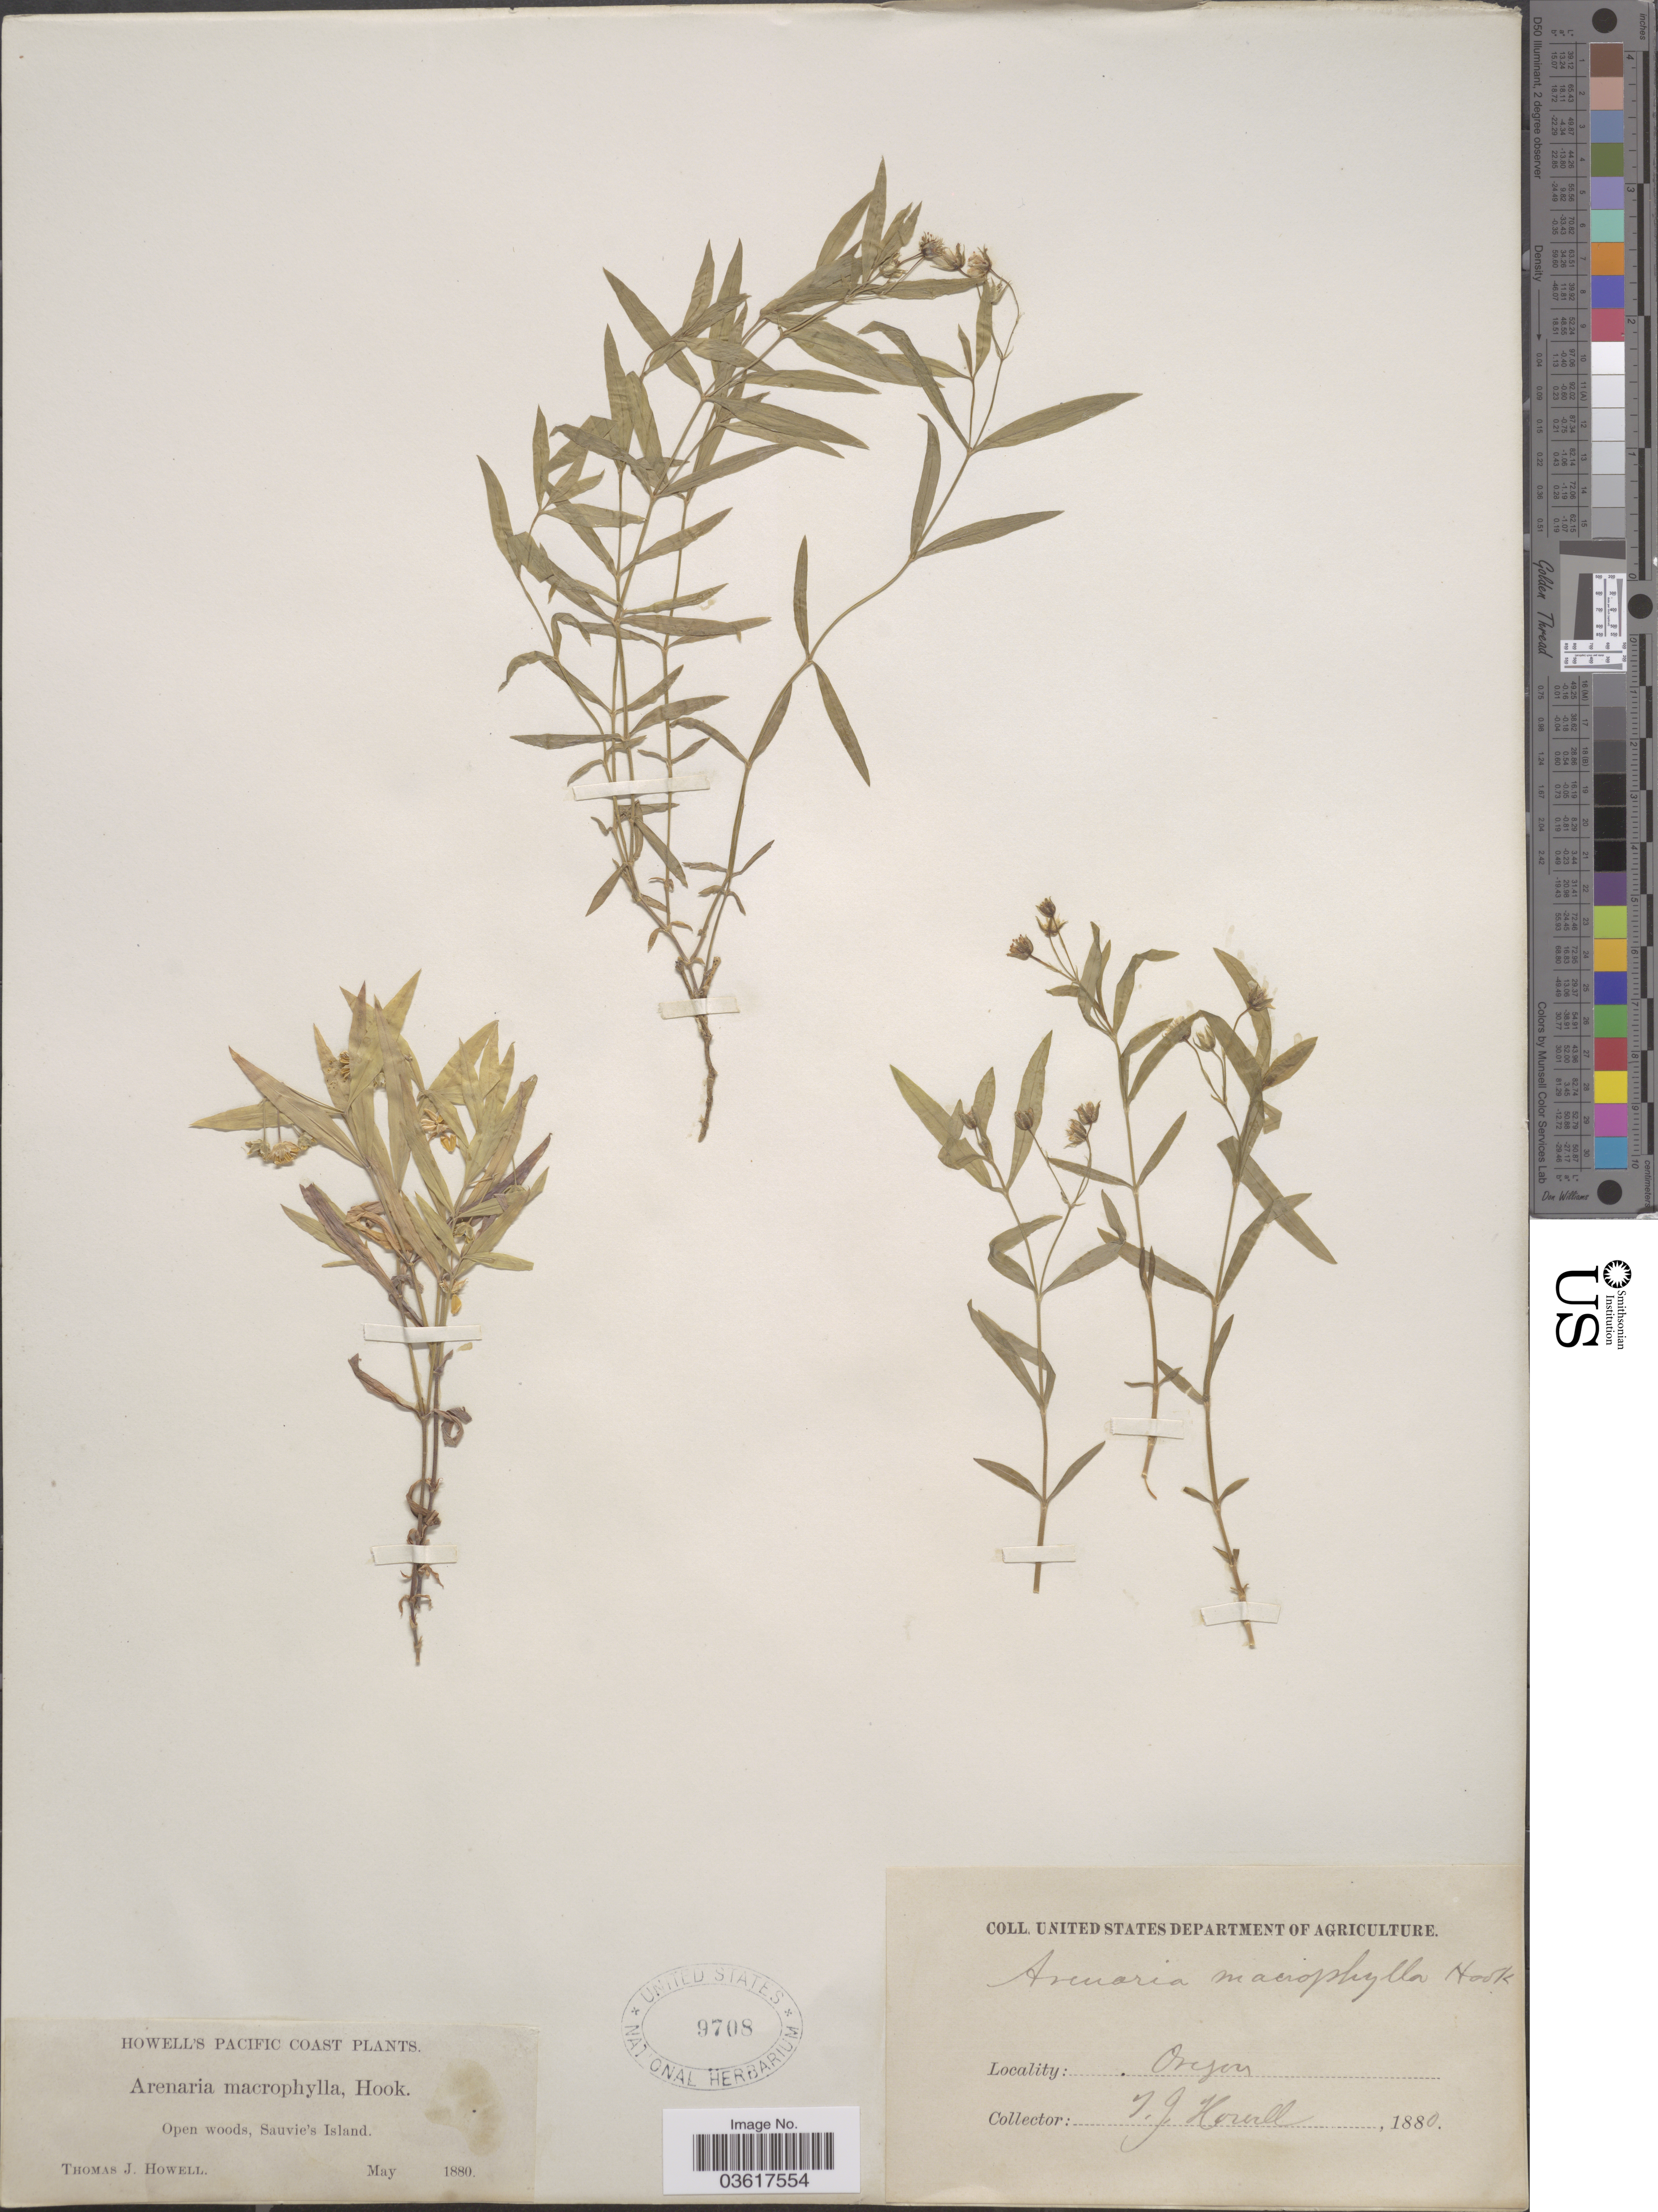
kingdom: Plantae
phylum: Tracheophyta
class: Magnoliopsida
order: Caryophyllales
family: Caryophyllaceae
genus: Moehringia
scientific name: Moehringia macrophylla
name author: (Hook.) Fenzl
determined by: Strong, Mark T., (BOT), Smithsonian Institution - National Museum of Natural History (UNITED STATES)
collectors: T. J. Howell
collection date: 1880-05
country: United States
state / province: Oregon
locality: Pacific Coast. Open woods, Sauvie's Island.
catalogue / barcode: US 9708